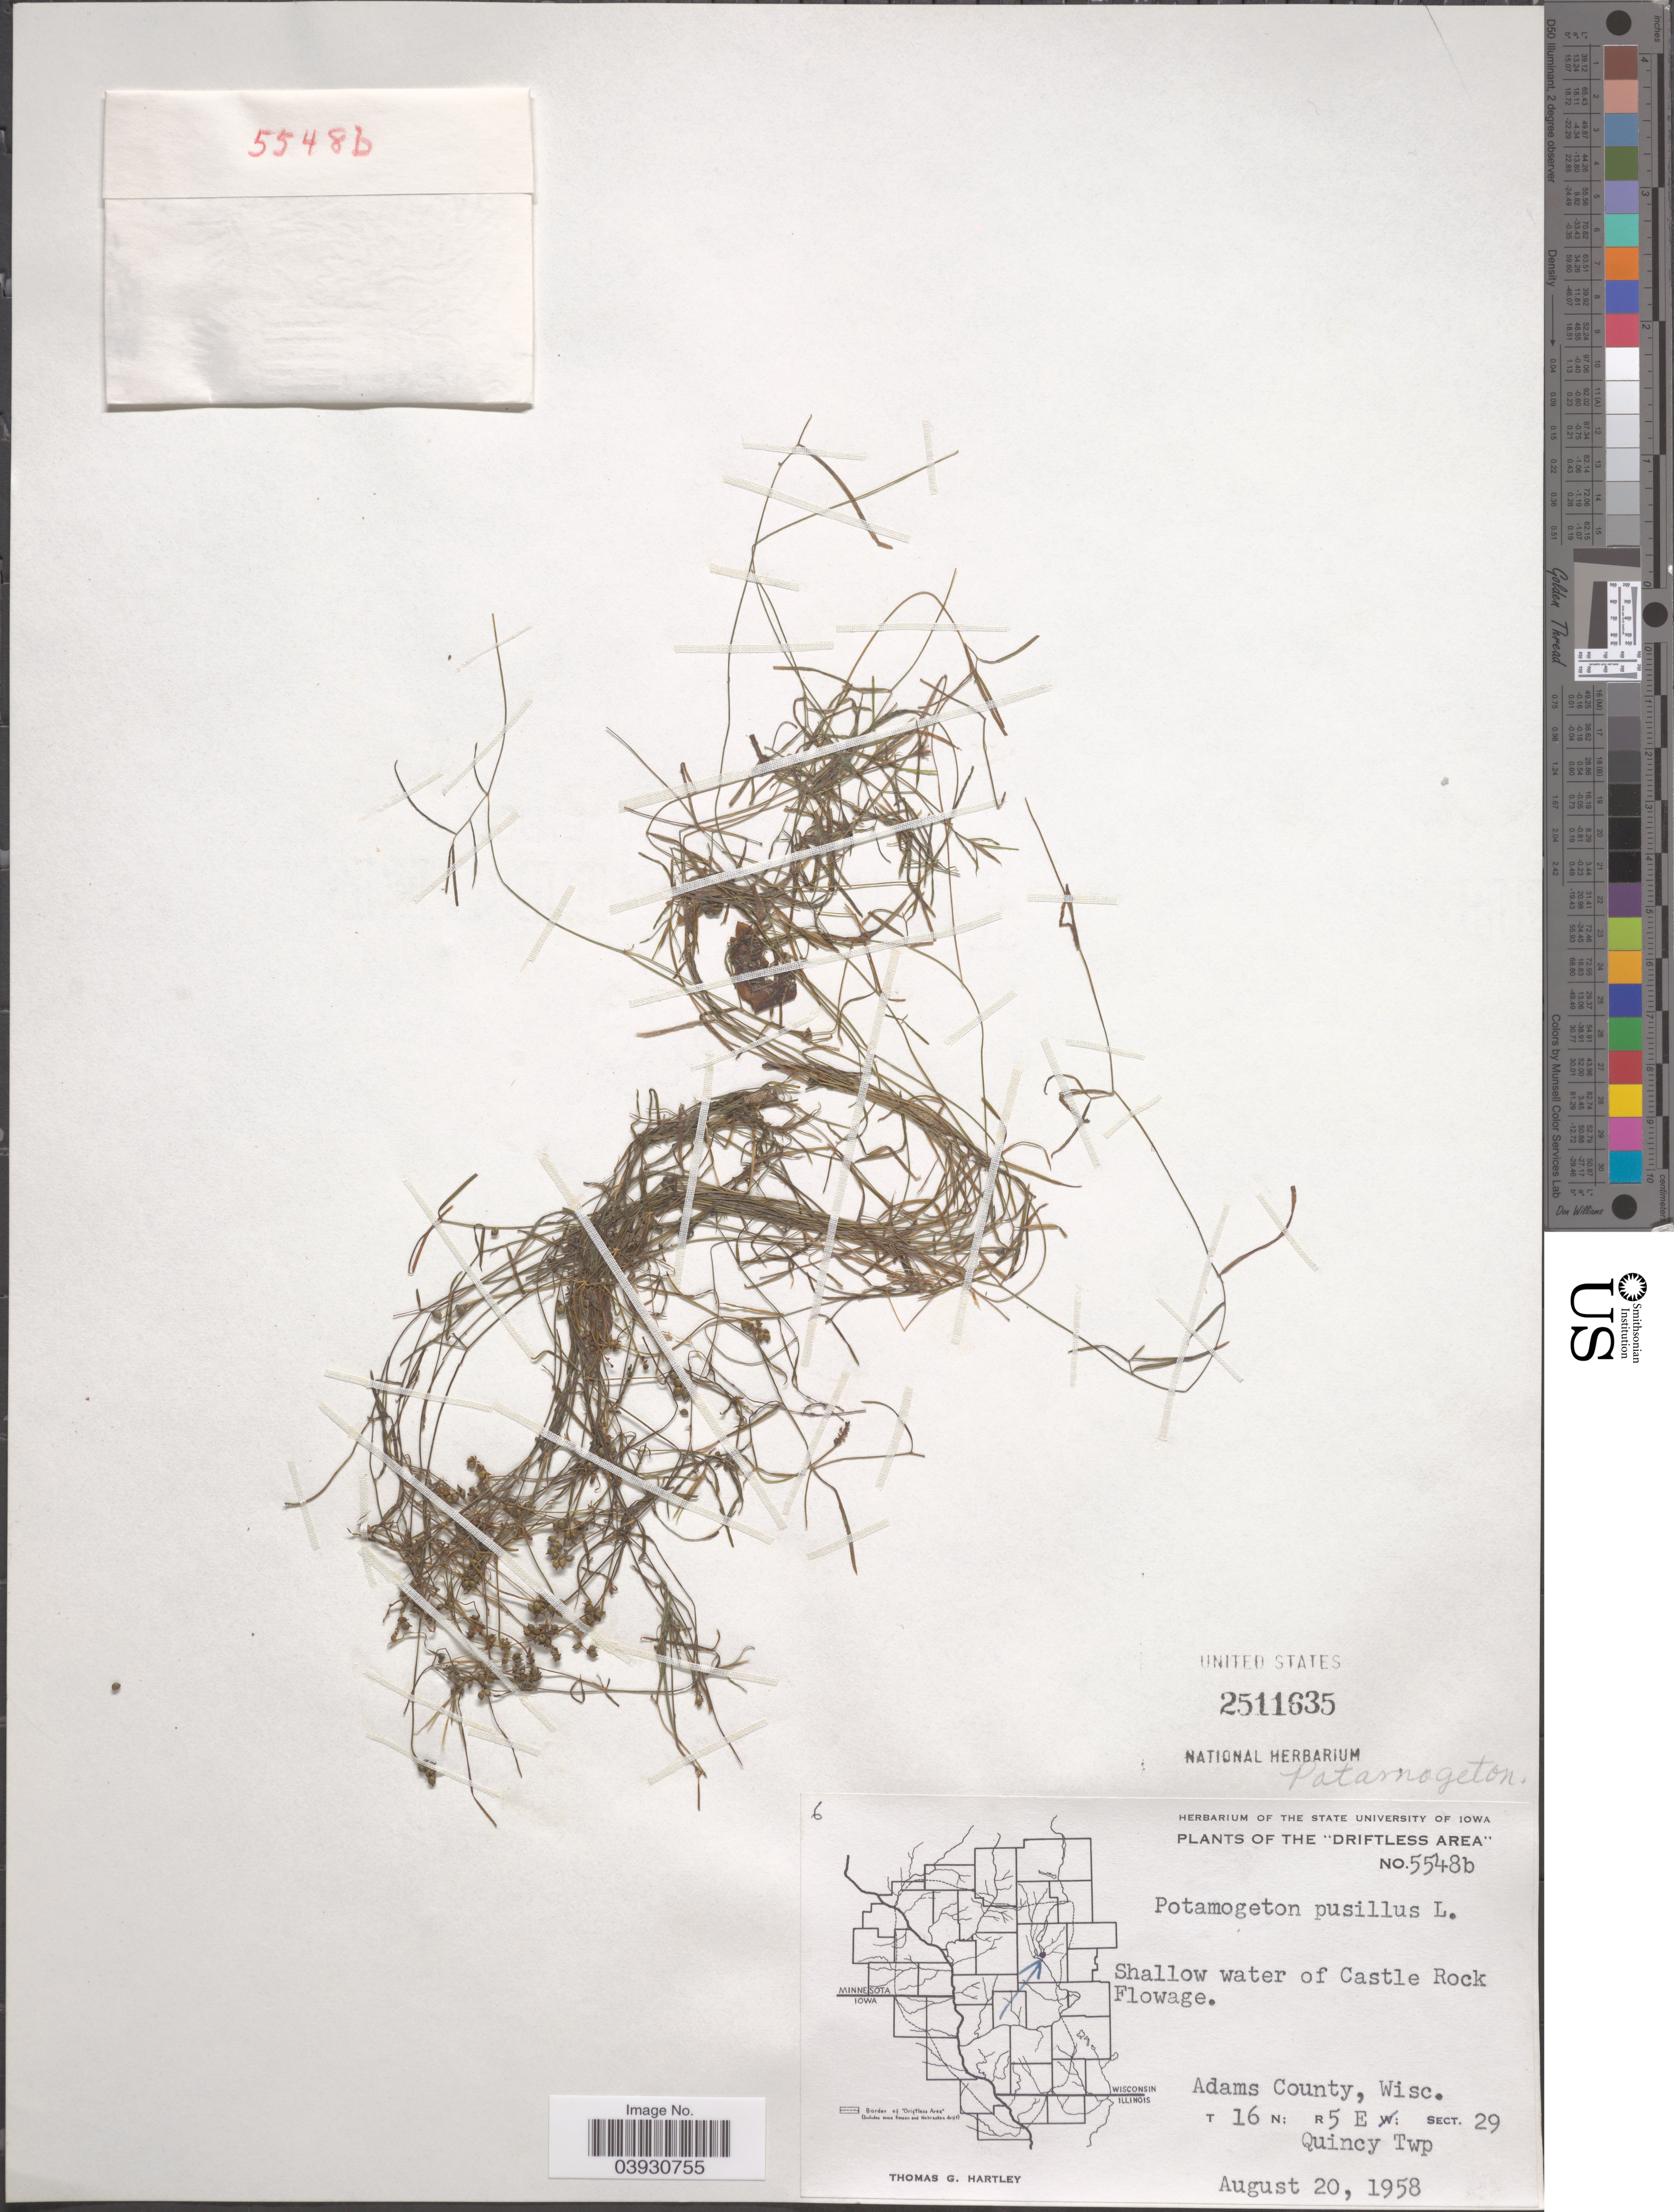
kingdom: Plantae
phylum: Tracheophyta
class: Liliopsida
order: Alismatales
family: Potamogetonaceae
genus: Potamogeton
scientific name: Potamogeton pusillus var. pusillus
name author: L.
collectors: T. G. Hartley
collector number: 5548b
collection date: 1958-08-20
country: United States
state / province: Wisconsin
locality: The "Driftless Area". Shallow water of Castle Rock Flowage. Adams County. T 16 N; R5 E; Sect. 29. Quincy Twp.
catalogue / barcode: US 2511635